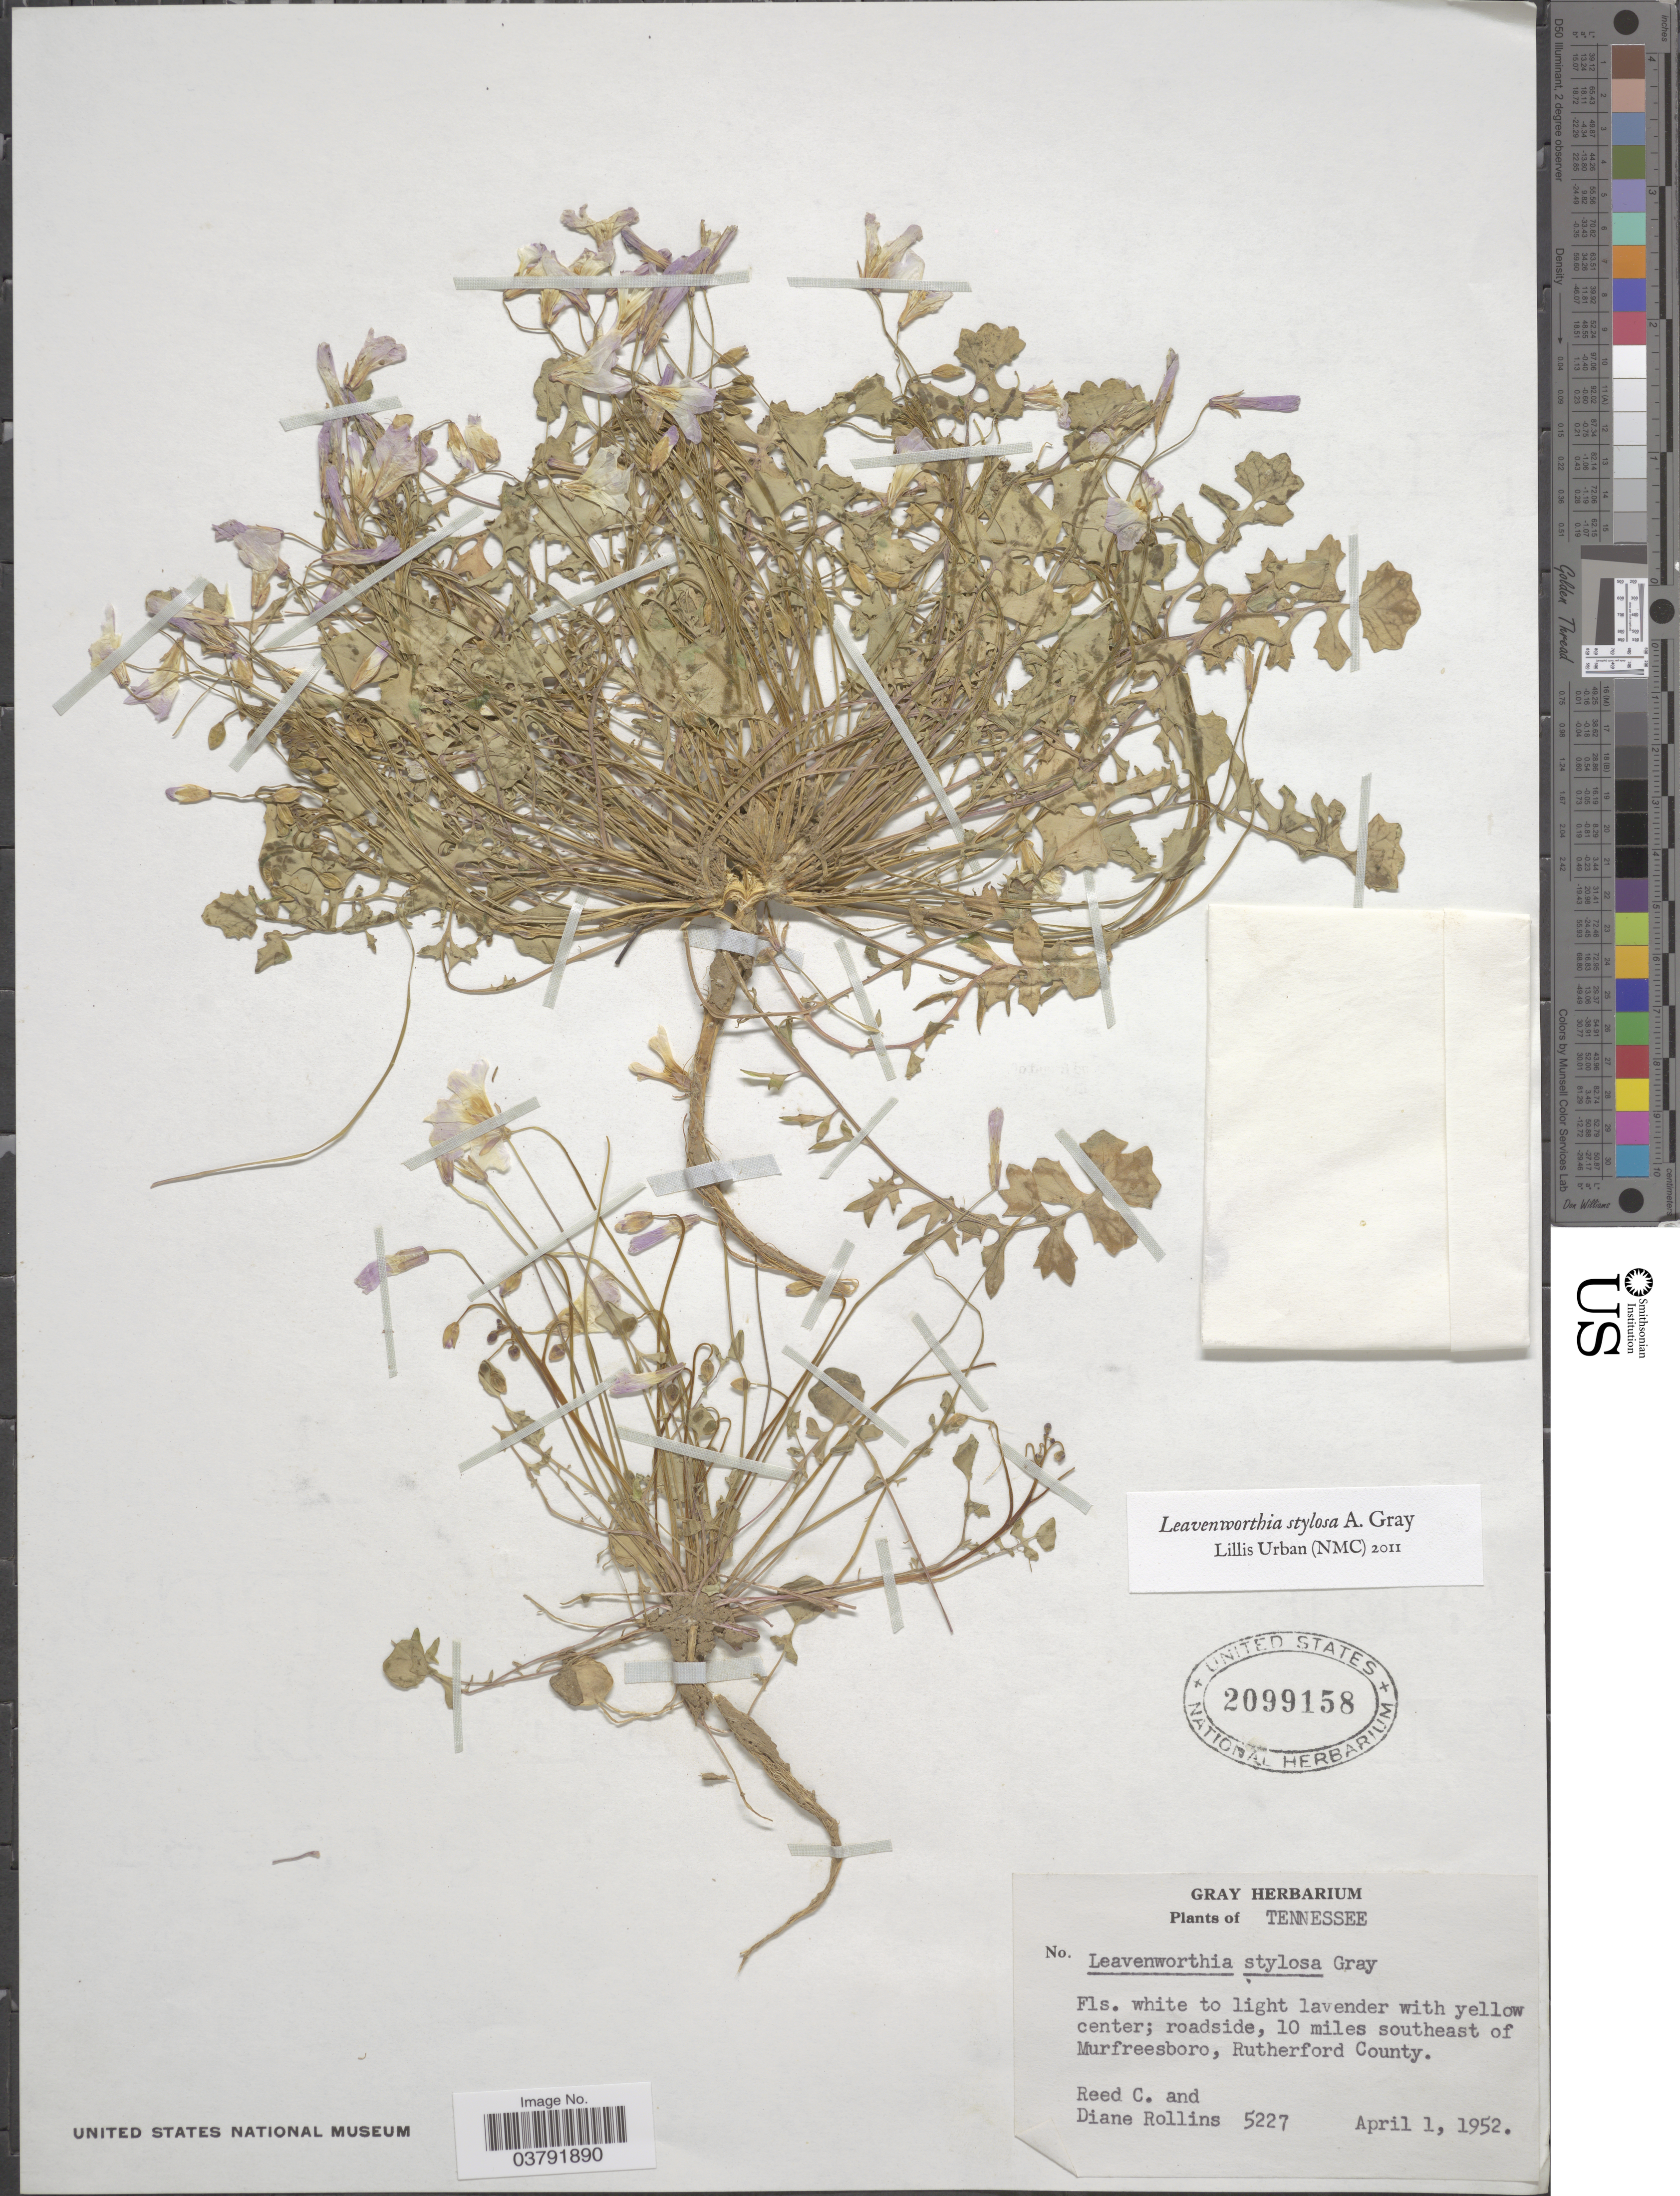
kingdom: Plantae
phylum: Tracheophyta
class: Magnoliopsida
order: Brassicales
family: Brassicaceae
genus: Leavenworthia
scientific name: Leavenworthia stylosa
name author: A. Gray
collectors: R. C. Rollins & D. Rollins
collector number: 5227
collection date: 1952-04-01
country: United States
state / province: Tennessee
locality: Roadside, 10 miles southeast of Murfreesboro, Rutherford County.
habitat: roadside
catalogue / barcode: US 2099158